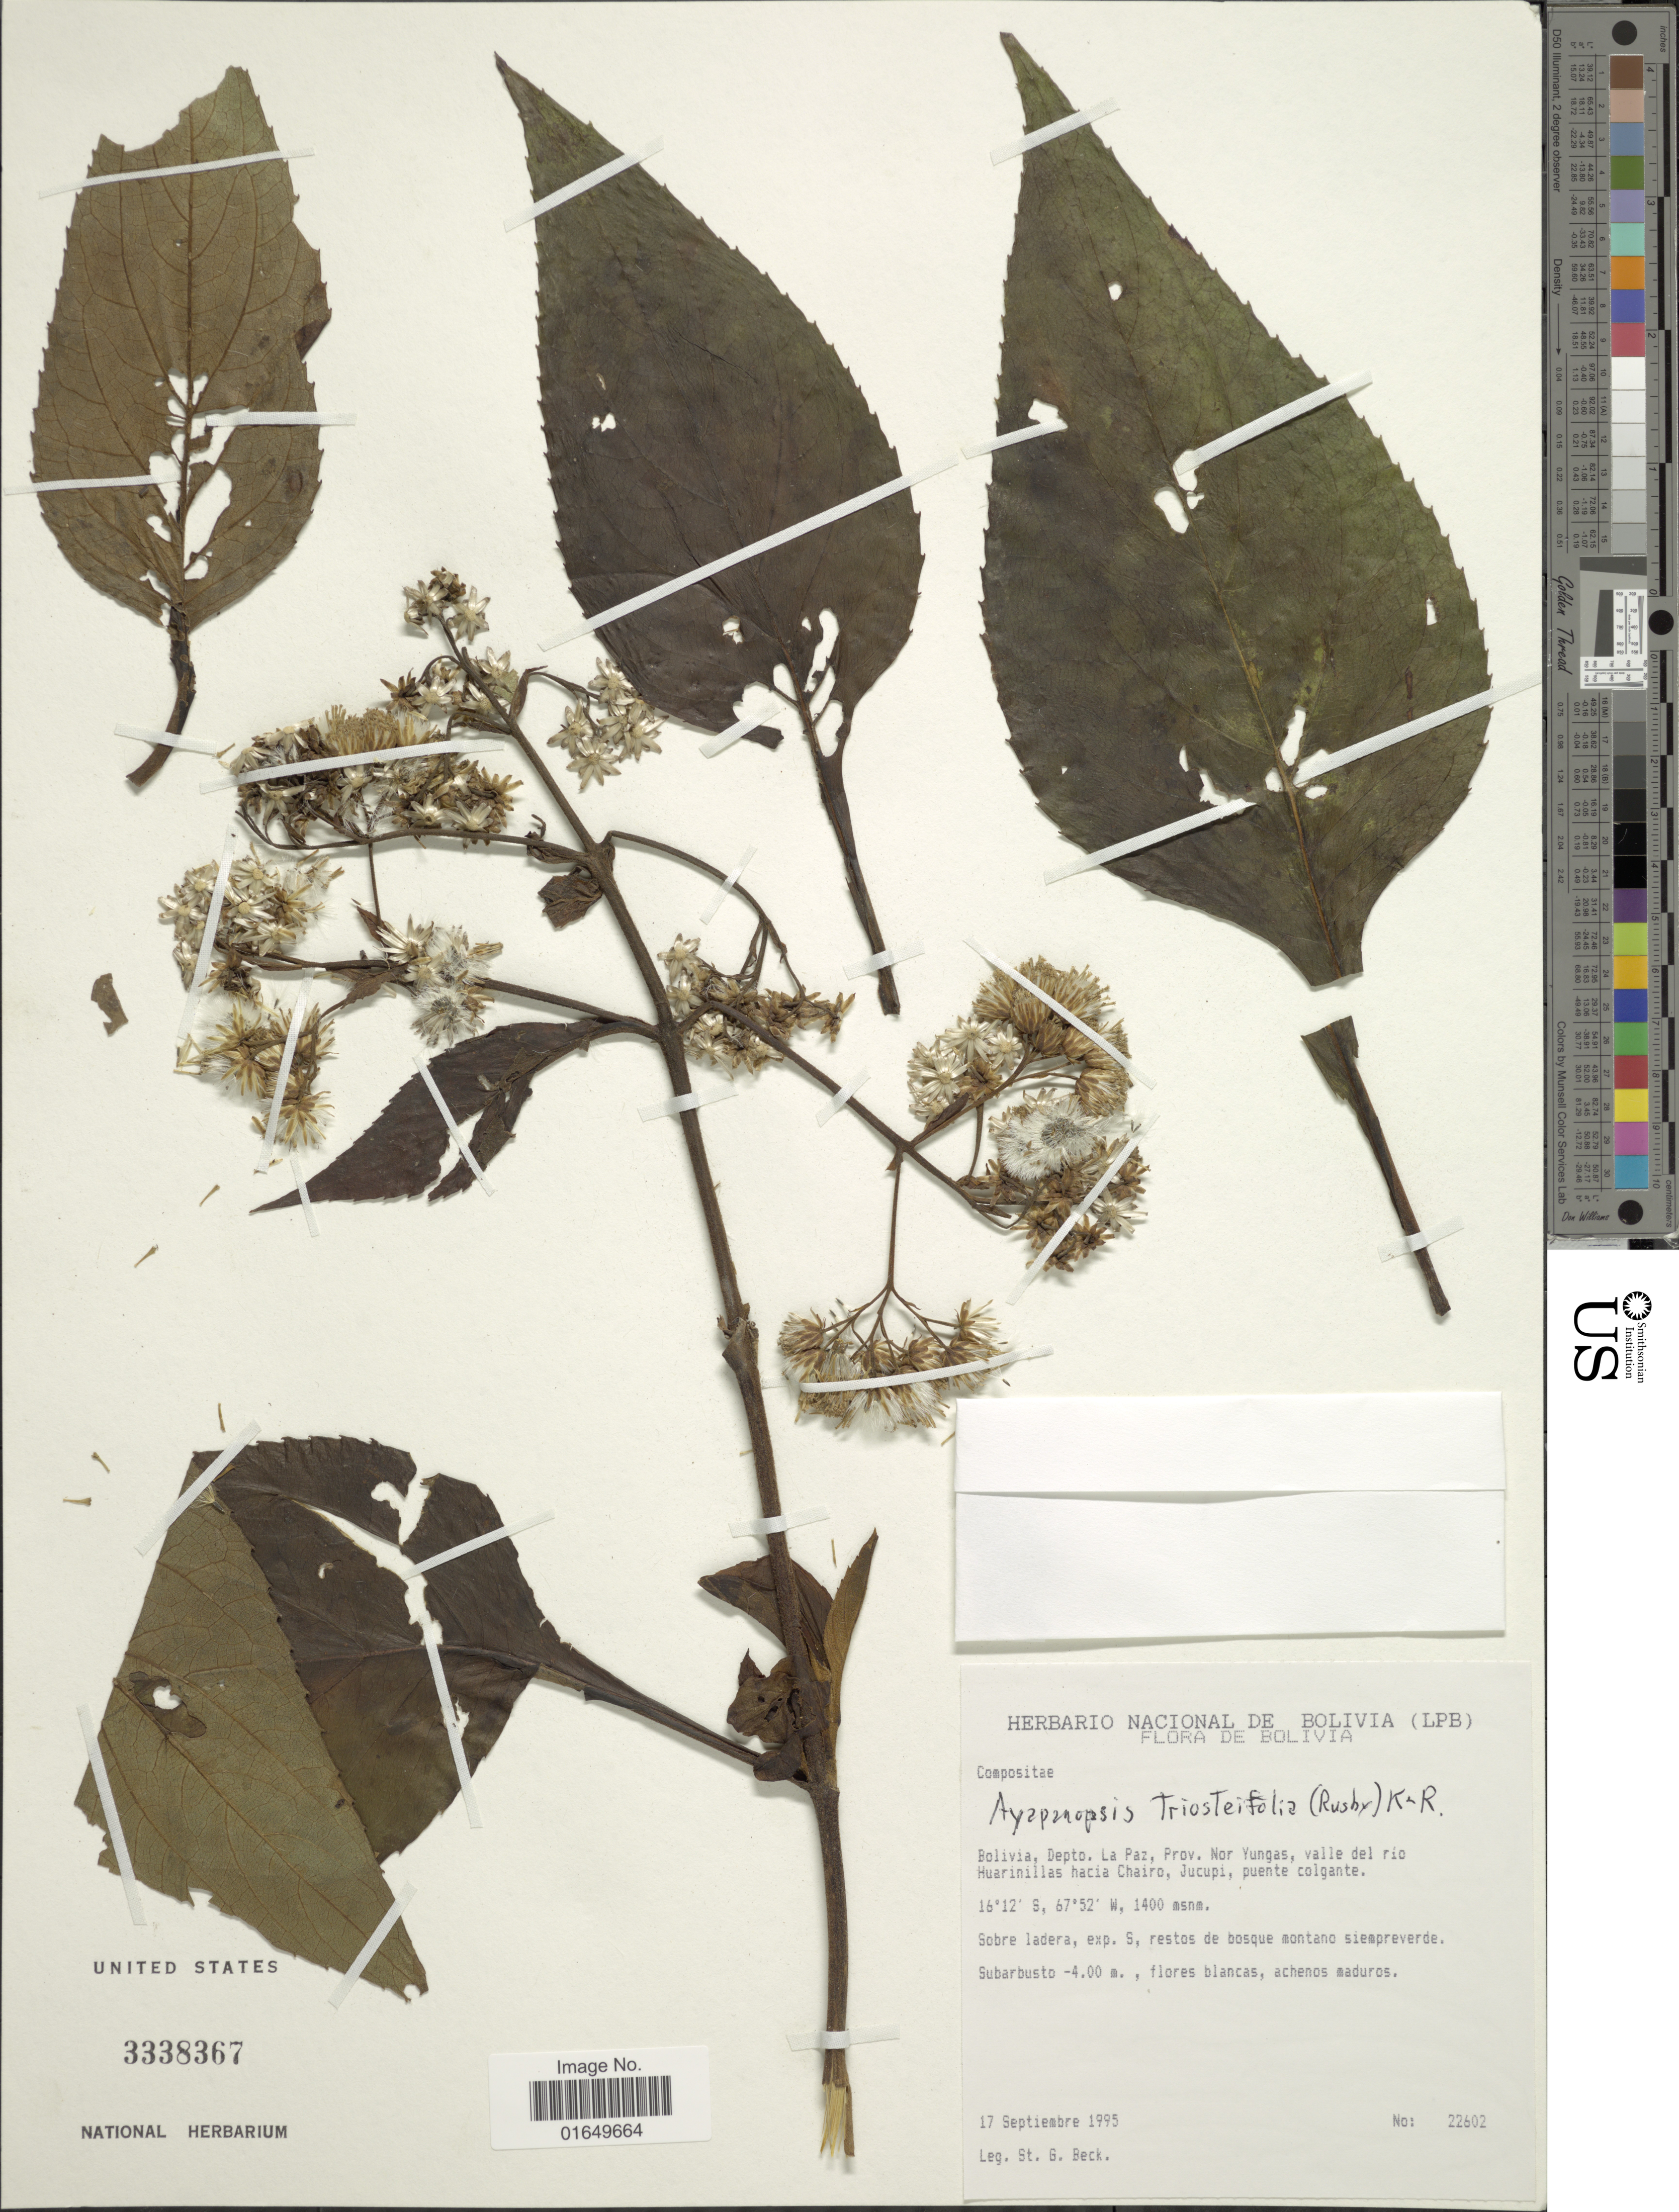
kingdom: Plantae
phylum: Tracheophyta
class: Magnoliopsida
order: Asterales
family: Asteraceae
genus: Ayapanopsis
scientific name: Ayapanopsis triosteifolia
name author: (Rusby) R.M. King & H. Rob.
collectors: S. G. Beck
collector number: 22602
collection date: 1995-09-17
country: Bolivia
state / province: La Paz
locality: Prov. Nor Yungas, valle del río Huarinillas hacia Chairo, Jucupi, puente colgante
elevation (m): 1400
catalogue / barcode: US 3338367